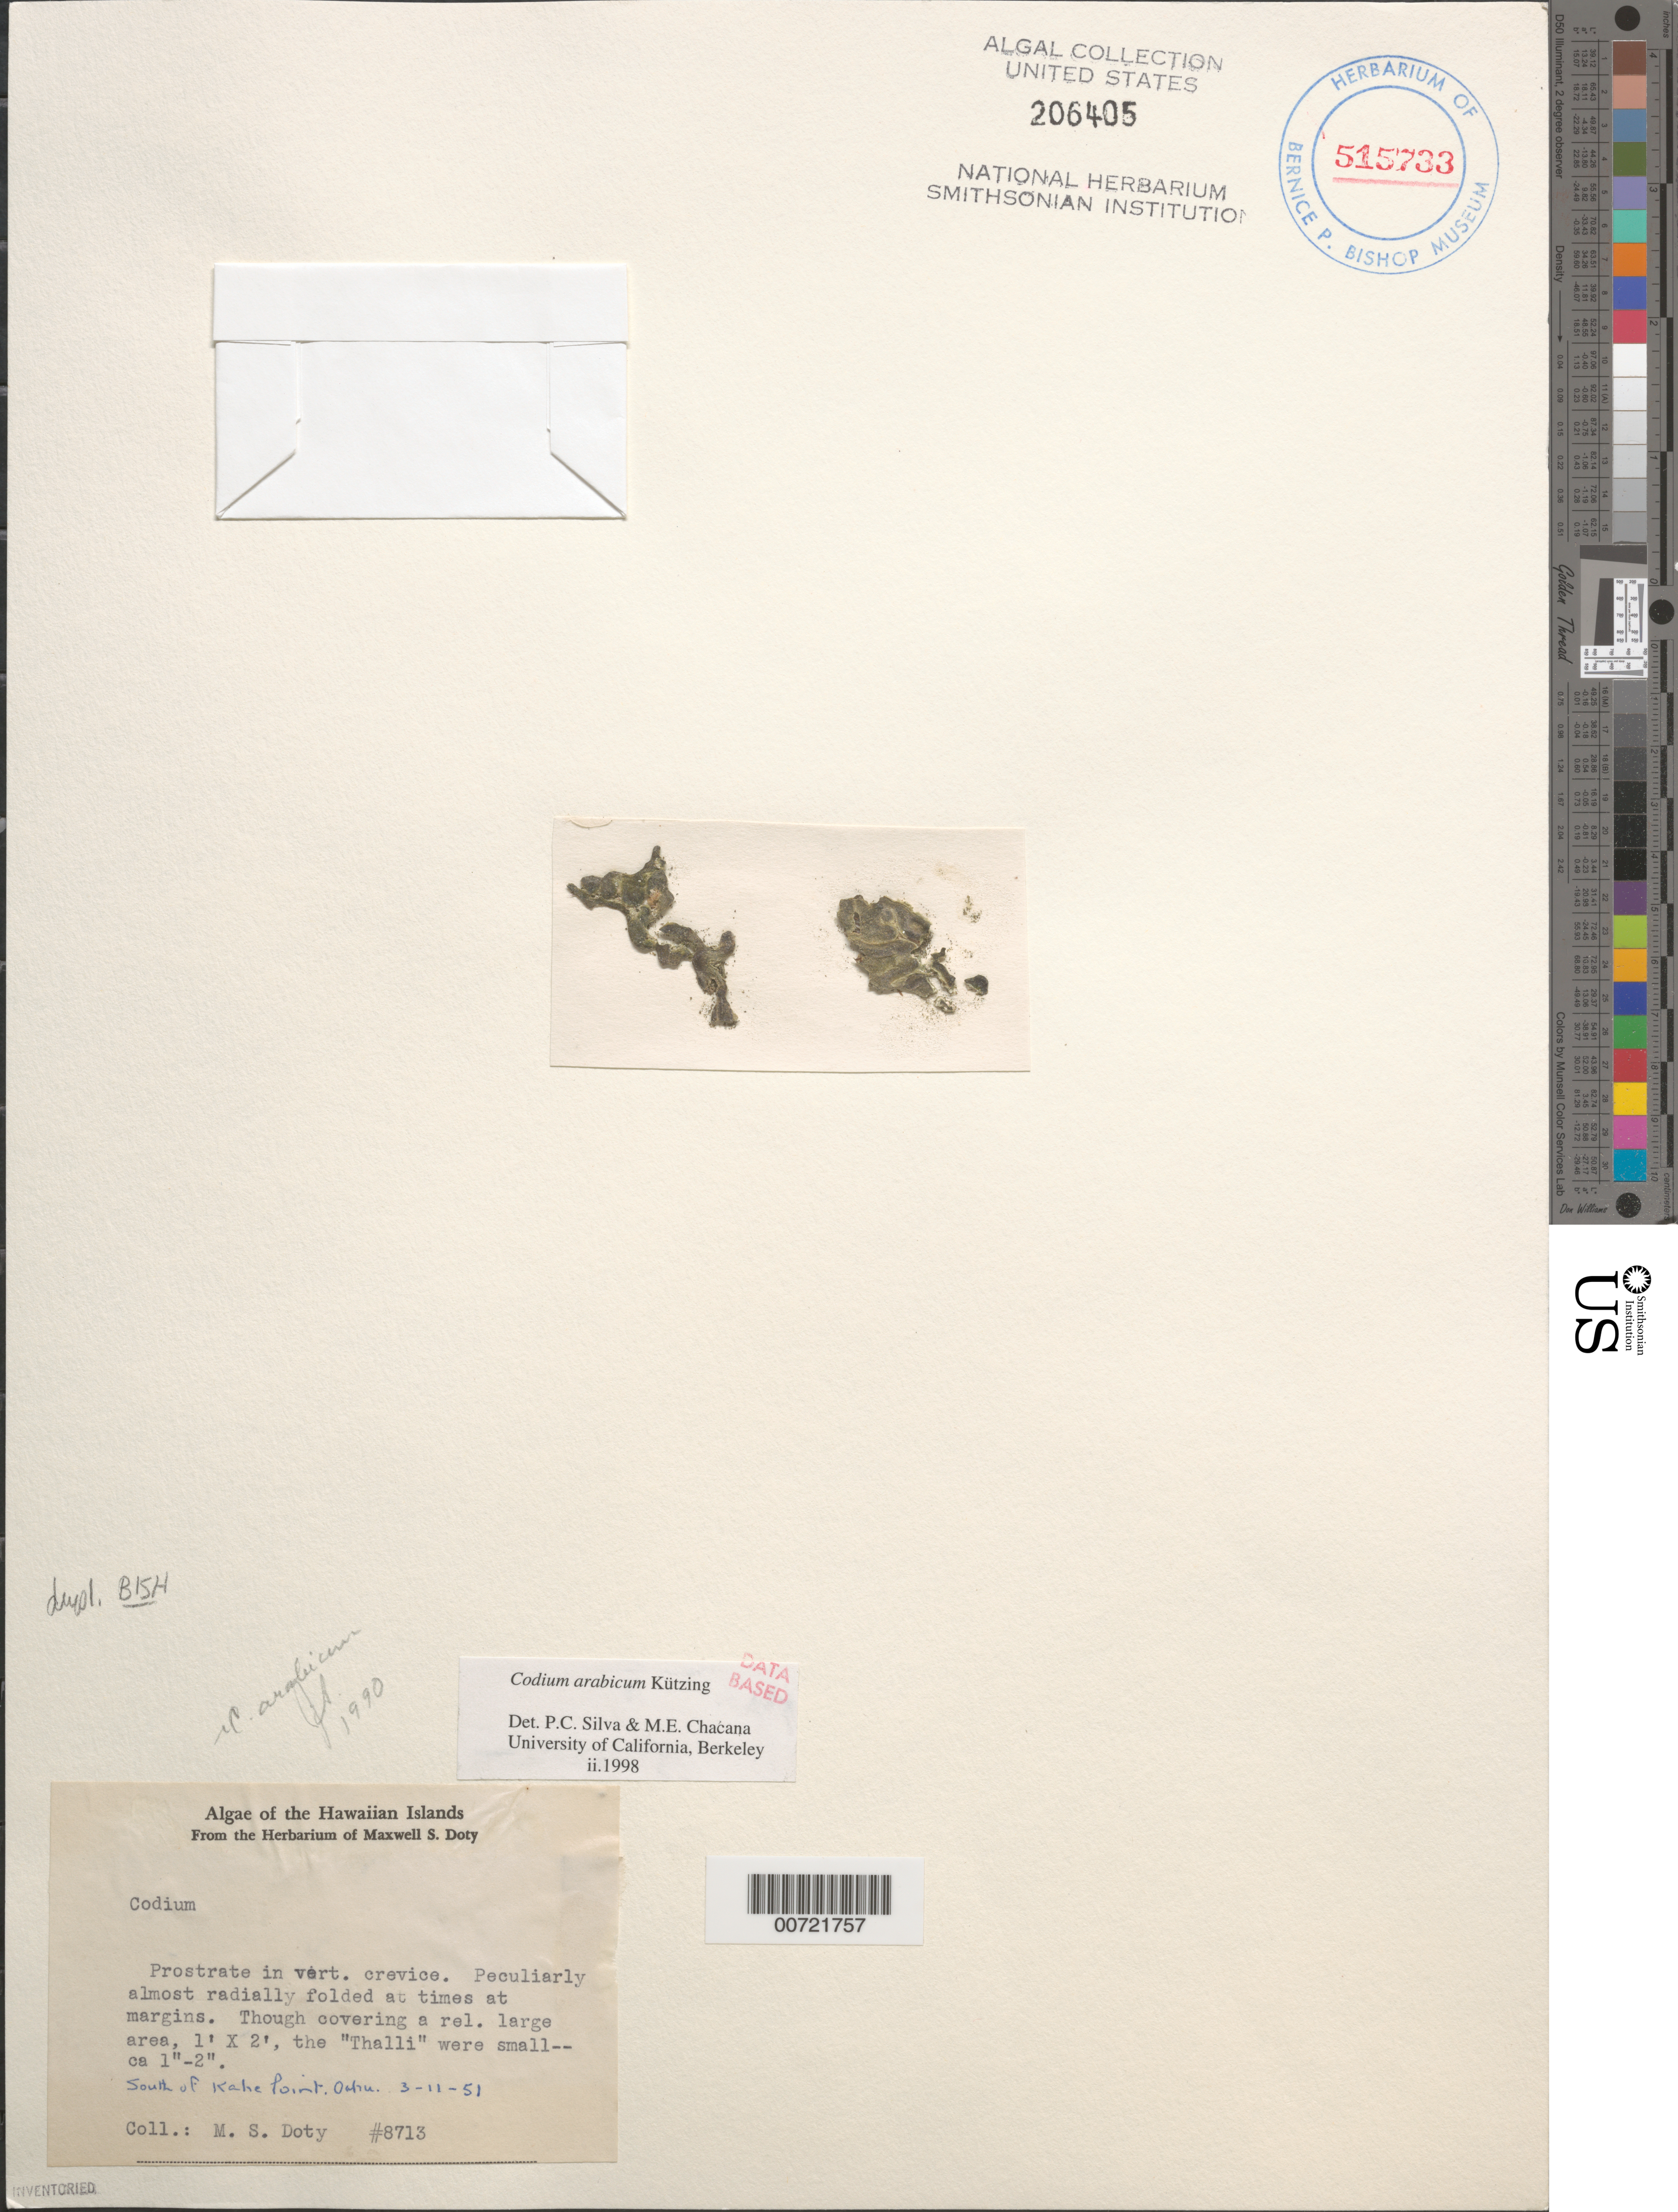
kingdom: Plantae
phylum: Chlorophyta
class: Ulvophyceae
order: Bryopsidales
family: Codiaceae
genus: Codium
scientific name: Codium arabicum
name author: Kütz.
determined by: Pedroche, F. F.; Silva, P. C.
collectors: M. S. Doty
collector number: MSD 8713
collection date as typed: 11 Mar 1951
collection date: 1951-03-11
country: United States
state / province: Hawaii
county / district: Honolulu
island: Oahu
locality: South of Kahe Point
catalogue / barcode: US 206405